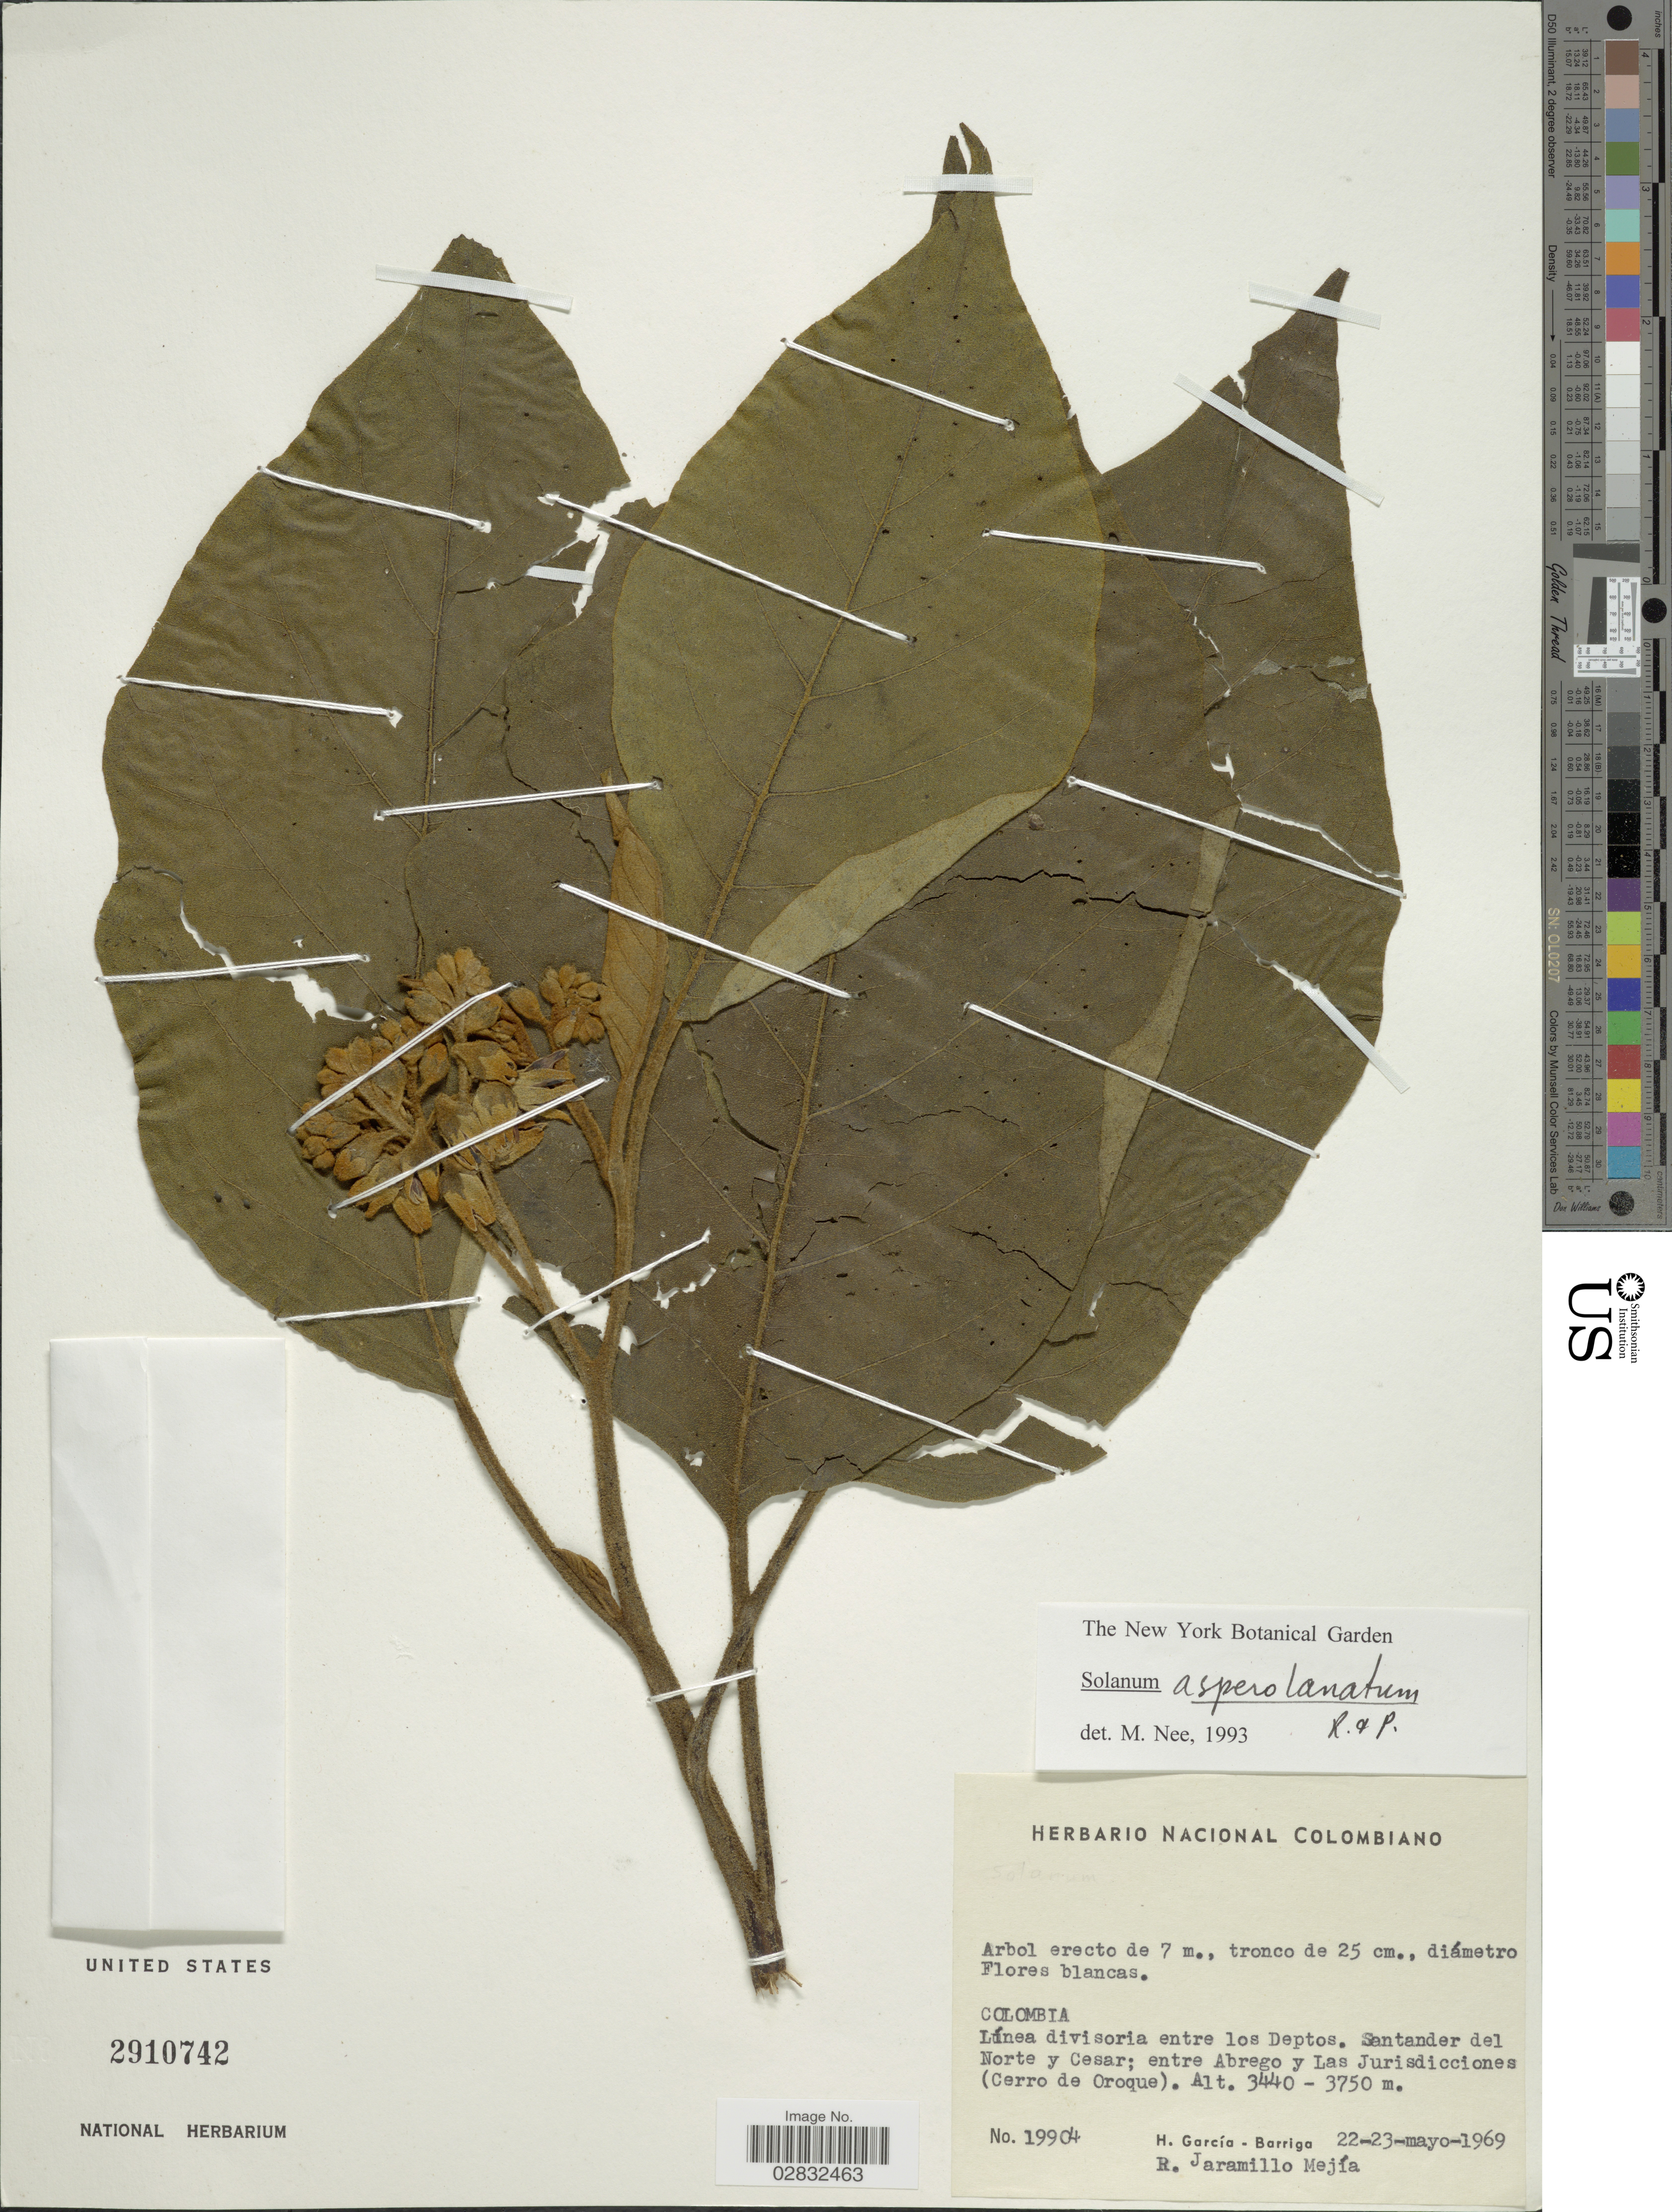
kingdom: Plantae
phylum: Tracheophyta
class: Magnoliopsida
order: Solanales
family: Solanaceae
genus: Solanum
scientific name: Solanum asperolatum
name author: Ruiz & Pav.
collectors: H. García Barriga & R. Jaramillo M.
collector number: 19904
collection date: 1969-05-22/1969-05-23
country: Colombia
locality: Línea divisoria entre los Deptos. Santander del Norte y Cesar, entre Abrego y Las Jurisdicciones (Cerro de Oroque).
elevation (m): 3440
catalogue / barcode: US 2910742